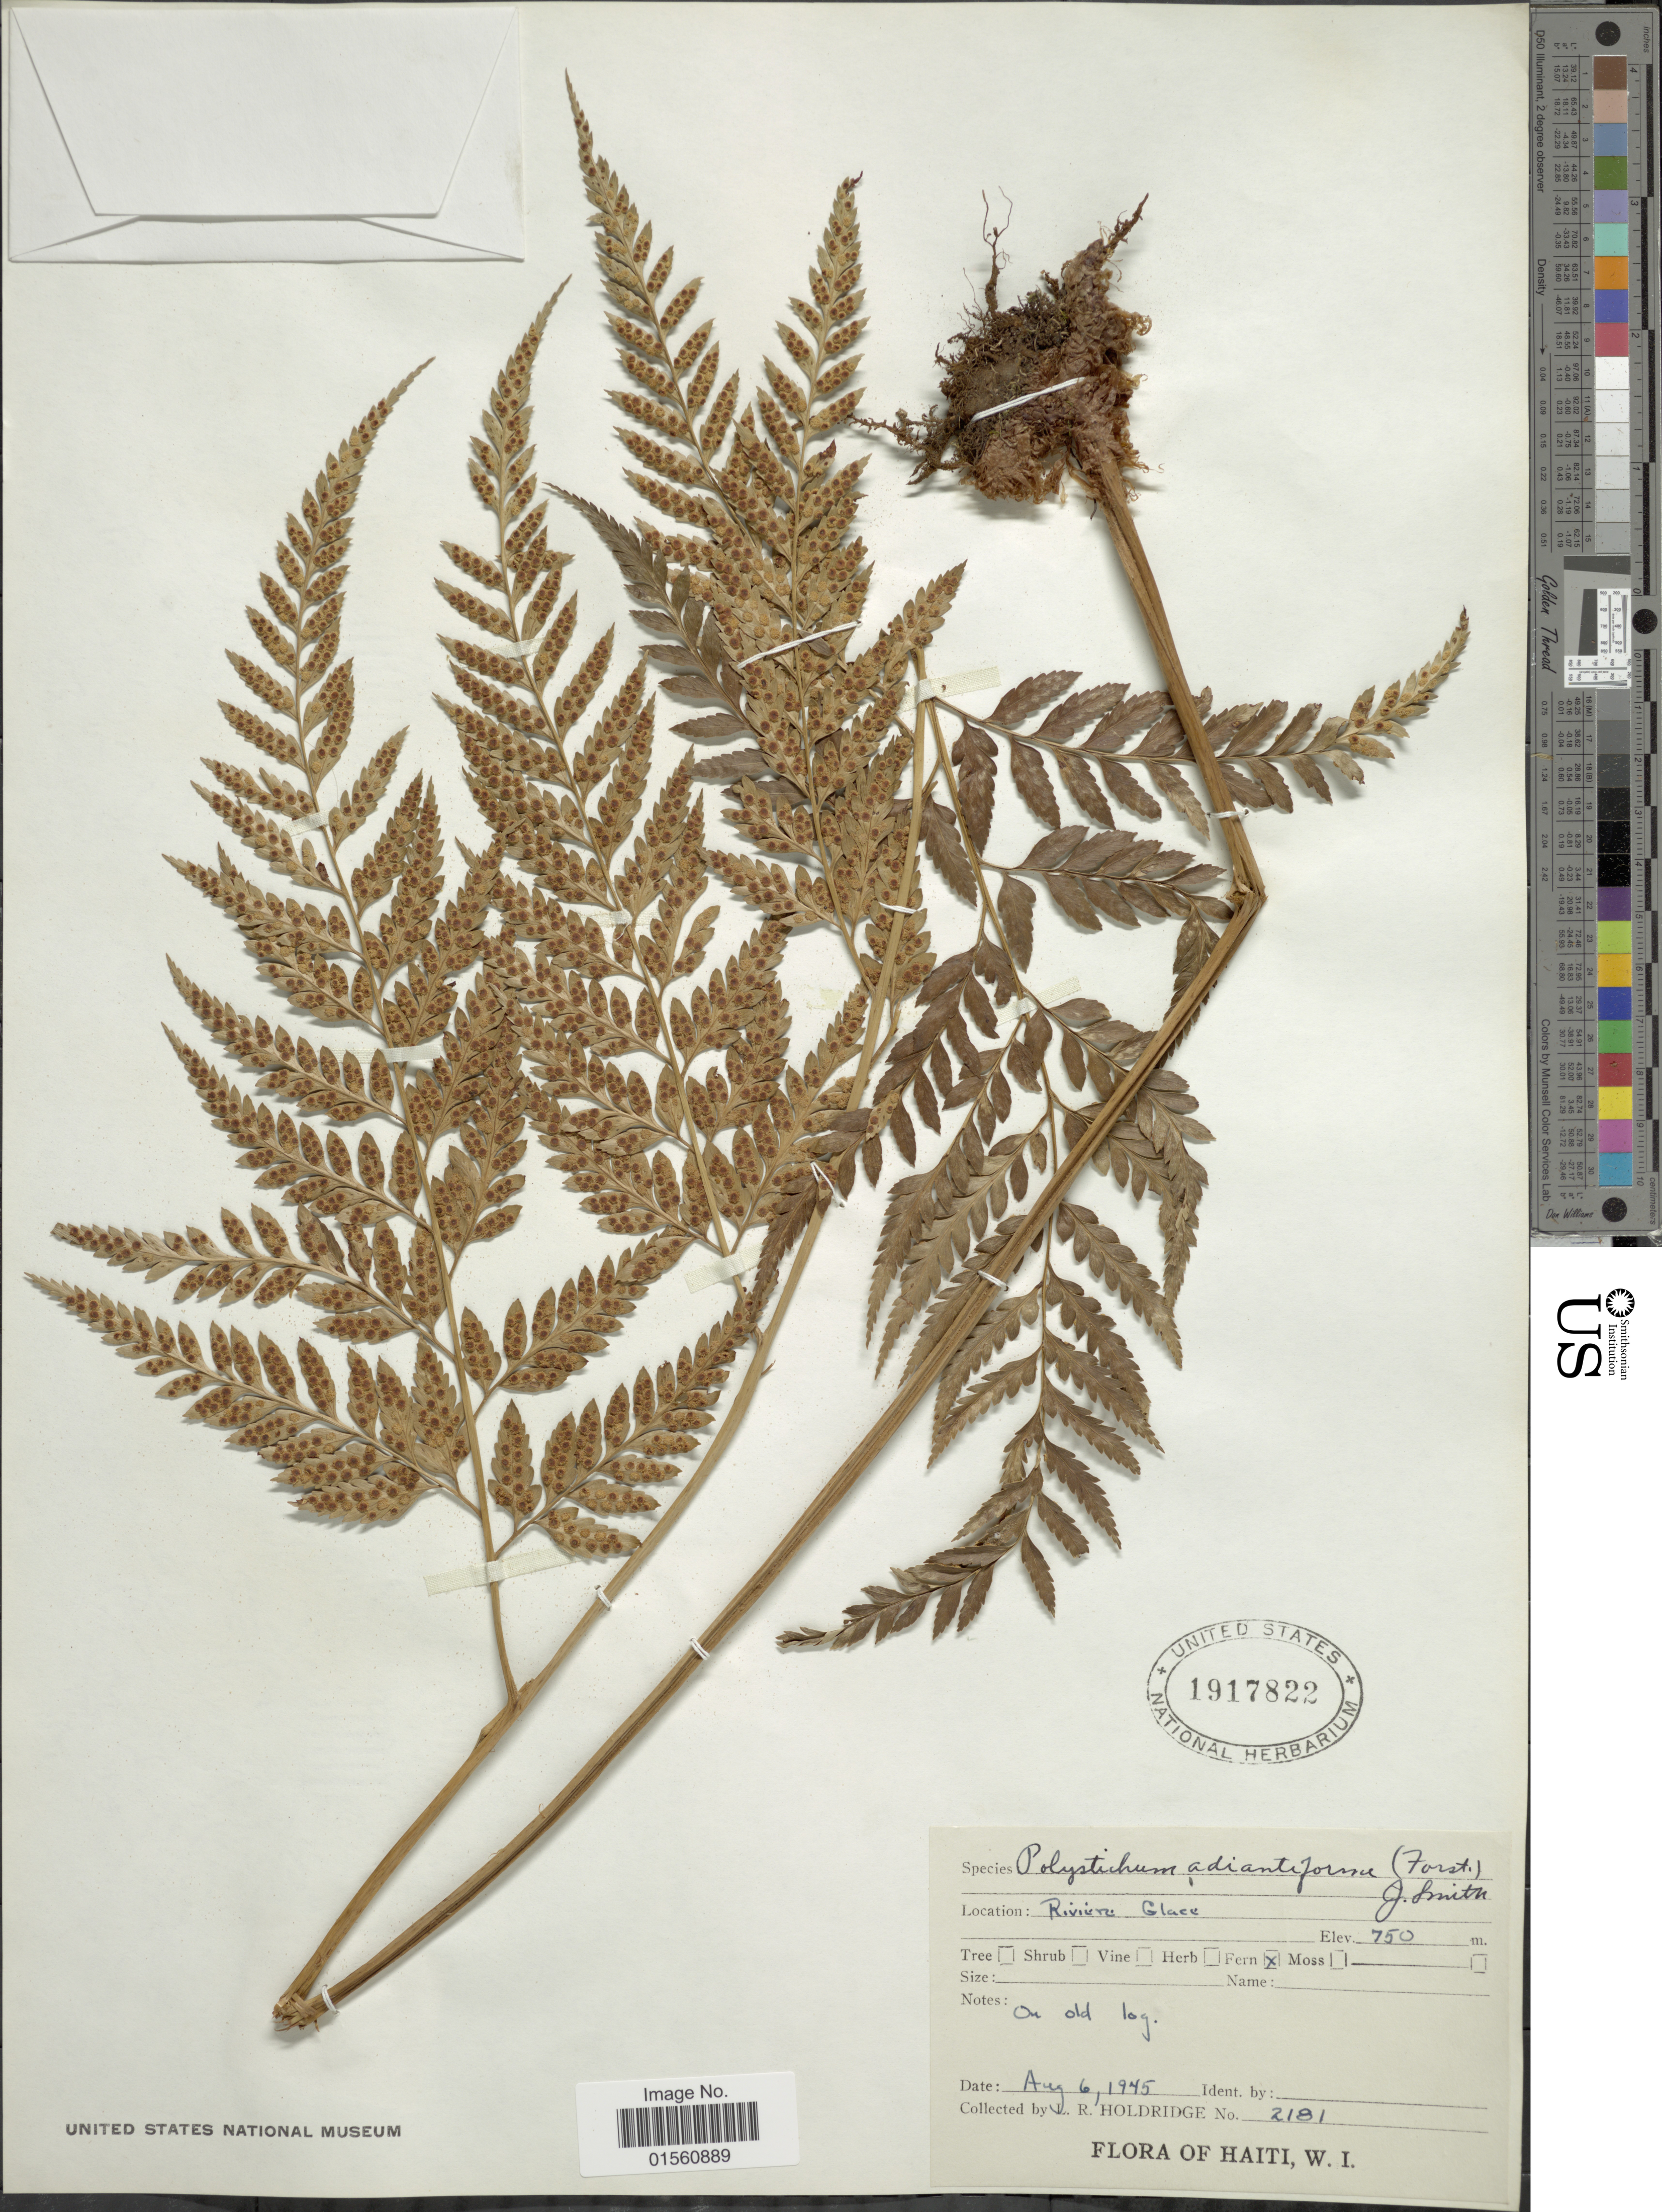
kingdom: Plantae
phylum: Tracheophyta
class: Polypodiopsida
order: Polypodiales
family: Dryopteridaceae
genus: Rumohra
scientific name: Rumohra adiantiformis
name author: (G. Forst.) Ching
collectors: L. Holdridge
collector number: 2181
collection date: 1945-08-06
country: Haiti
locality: Riviere Clce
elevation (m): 750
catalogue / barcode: US 1917822